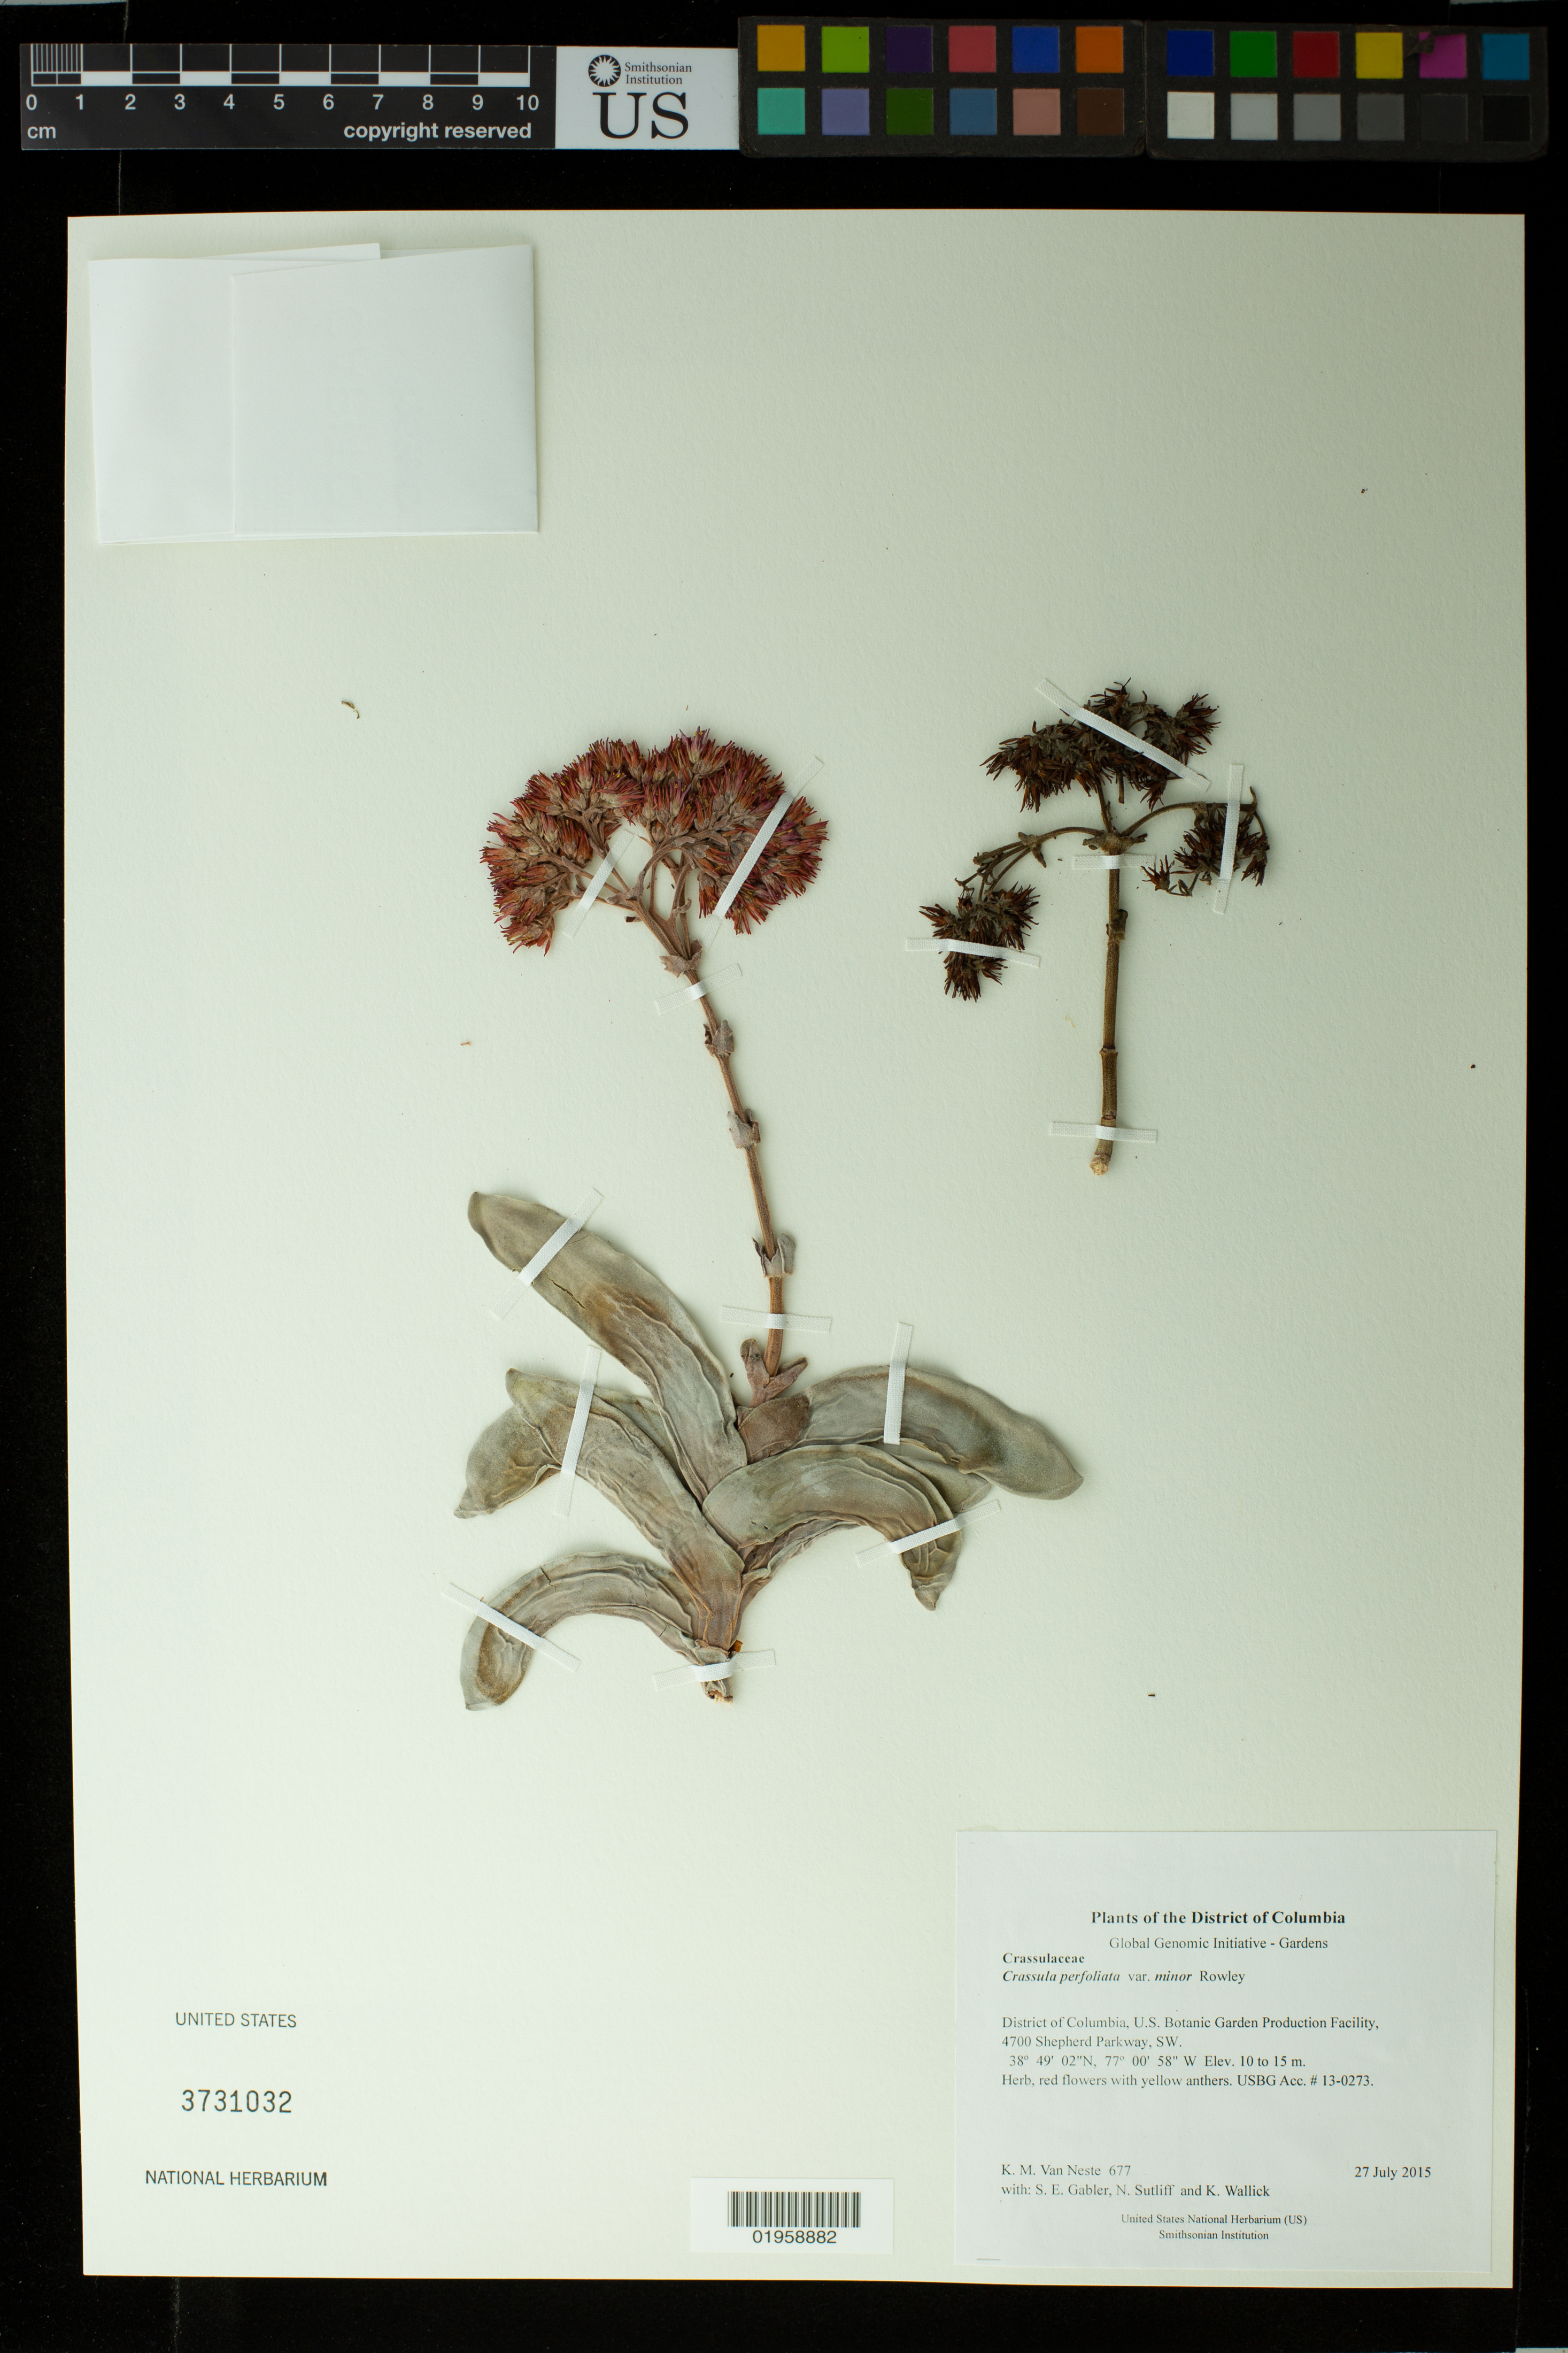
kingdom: Plantae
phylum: Tracheophyta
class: Magnoliopsida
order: Saxifragales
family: Crassulaceae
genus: Crassula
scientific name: Crassula perfoliata var. minor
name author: Rowley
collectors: K. M. Van Neste, S. E. Gabler, N. Sutliff & K. Wallick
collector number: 677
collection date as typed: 27 July 2015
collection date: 2015-07-27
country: United States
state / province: District of Columbia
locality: U.S. Botanic Garden Production Facility, 4700 Shepherd Parkway, SW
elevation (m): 10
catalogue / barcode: US 3731032